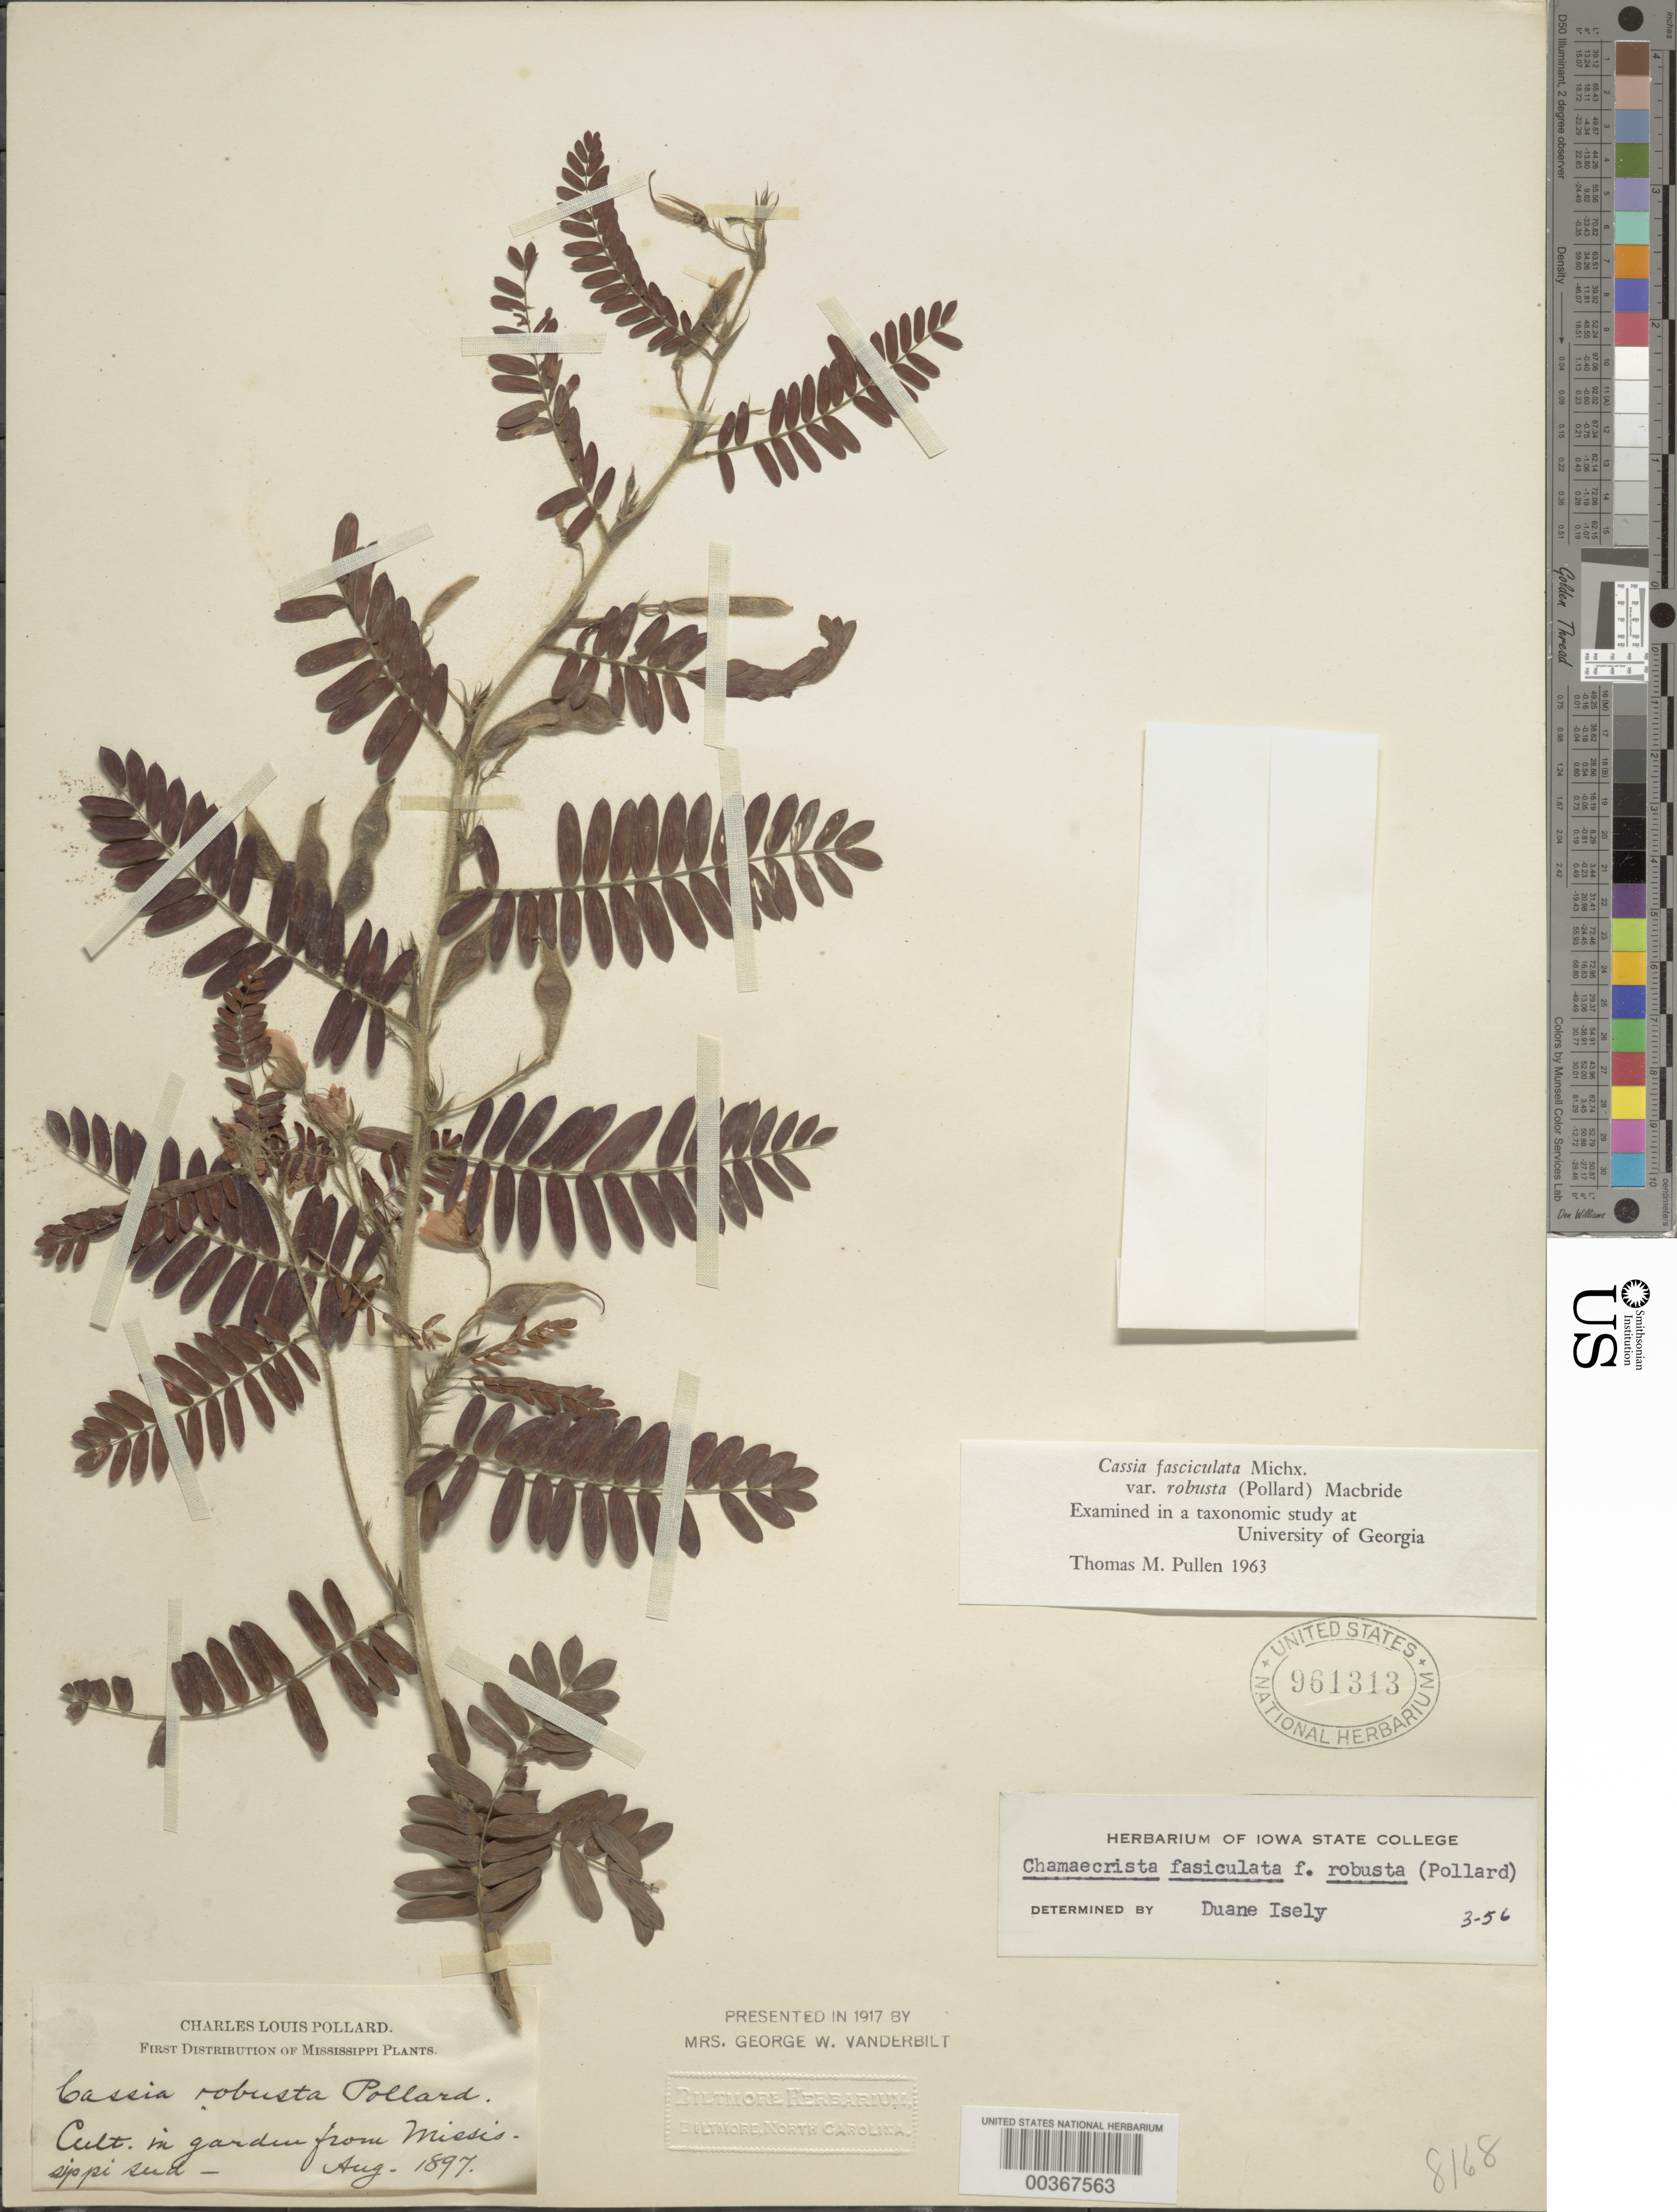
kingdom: Plantae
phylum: Tracheophyta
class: Magnoliopsida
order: Fabales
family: Fabaceae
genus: Chamaecrista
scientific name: Chamaecrista fasciculata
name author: (Michx.) Greene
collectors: C. L. Pollard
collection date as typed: Aug 1897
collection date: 1897-08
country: United States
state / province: Mississippi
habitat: In garden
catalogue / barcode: US 961313